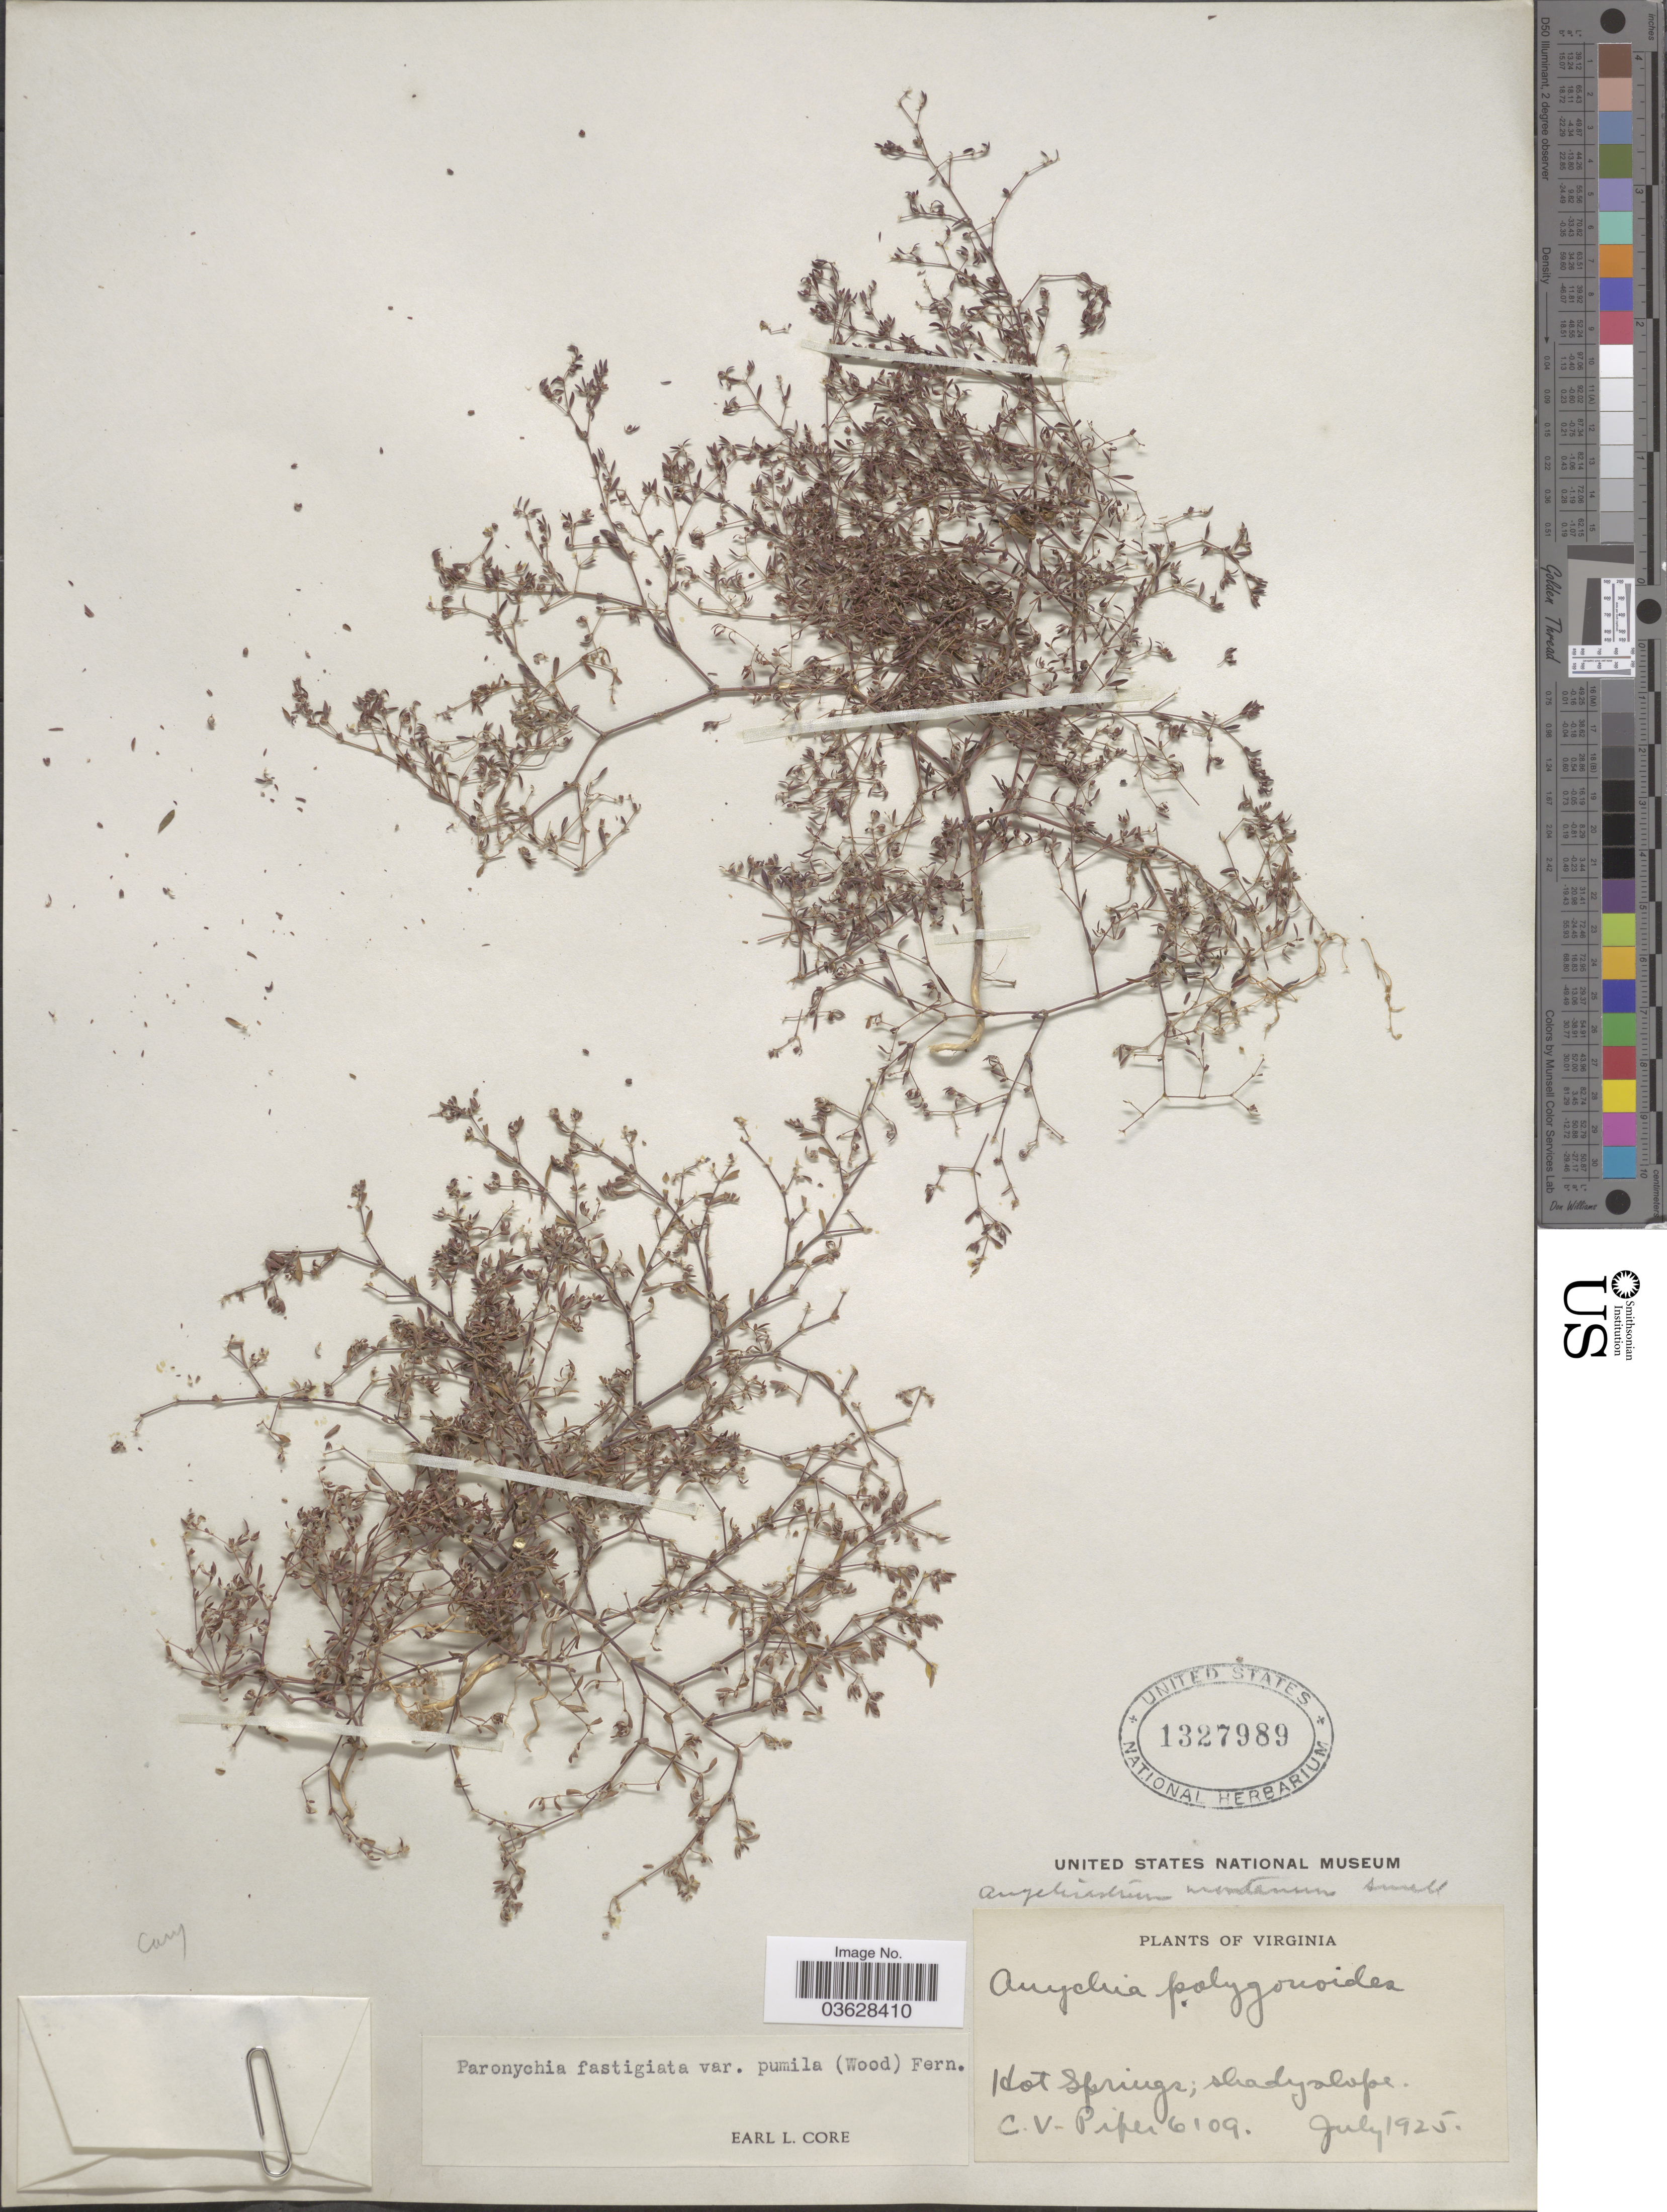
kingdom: Plantae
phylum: Tracheophyta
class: Magnoliopsida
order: Caryophyllales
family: Caryophyllaceae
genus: Paronychia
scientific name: Paronychia fastigiata var. pumila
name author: (Alph. Wood) Fernald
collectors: C. V. Piper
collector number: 6109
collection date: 1925-07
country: United States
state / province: Virginia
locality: Hot Springs.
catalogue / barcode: US 1327989